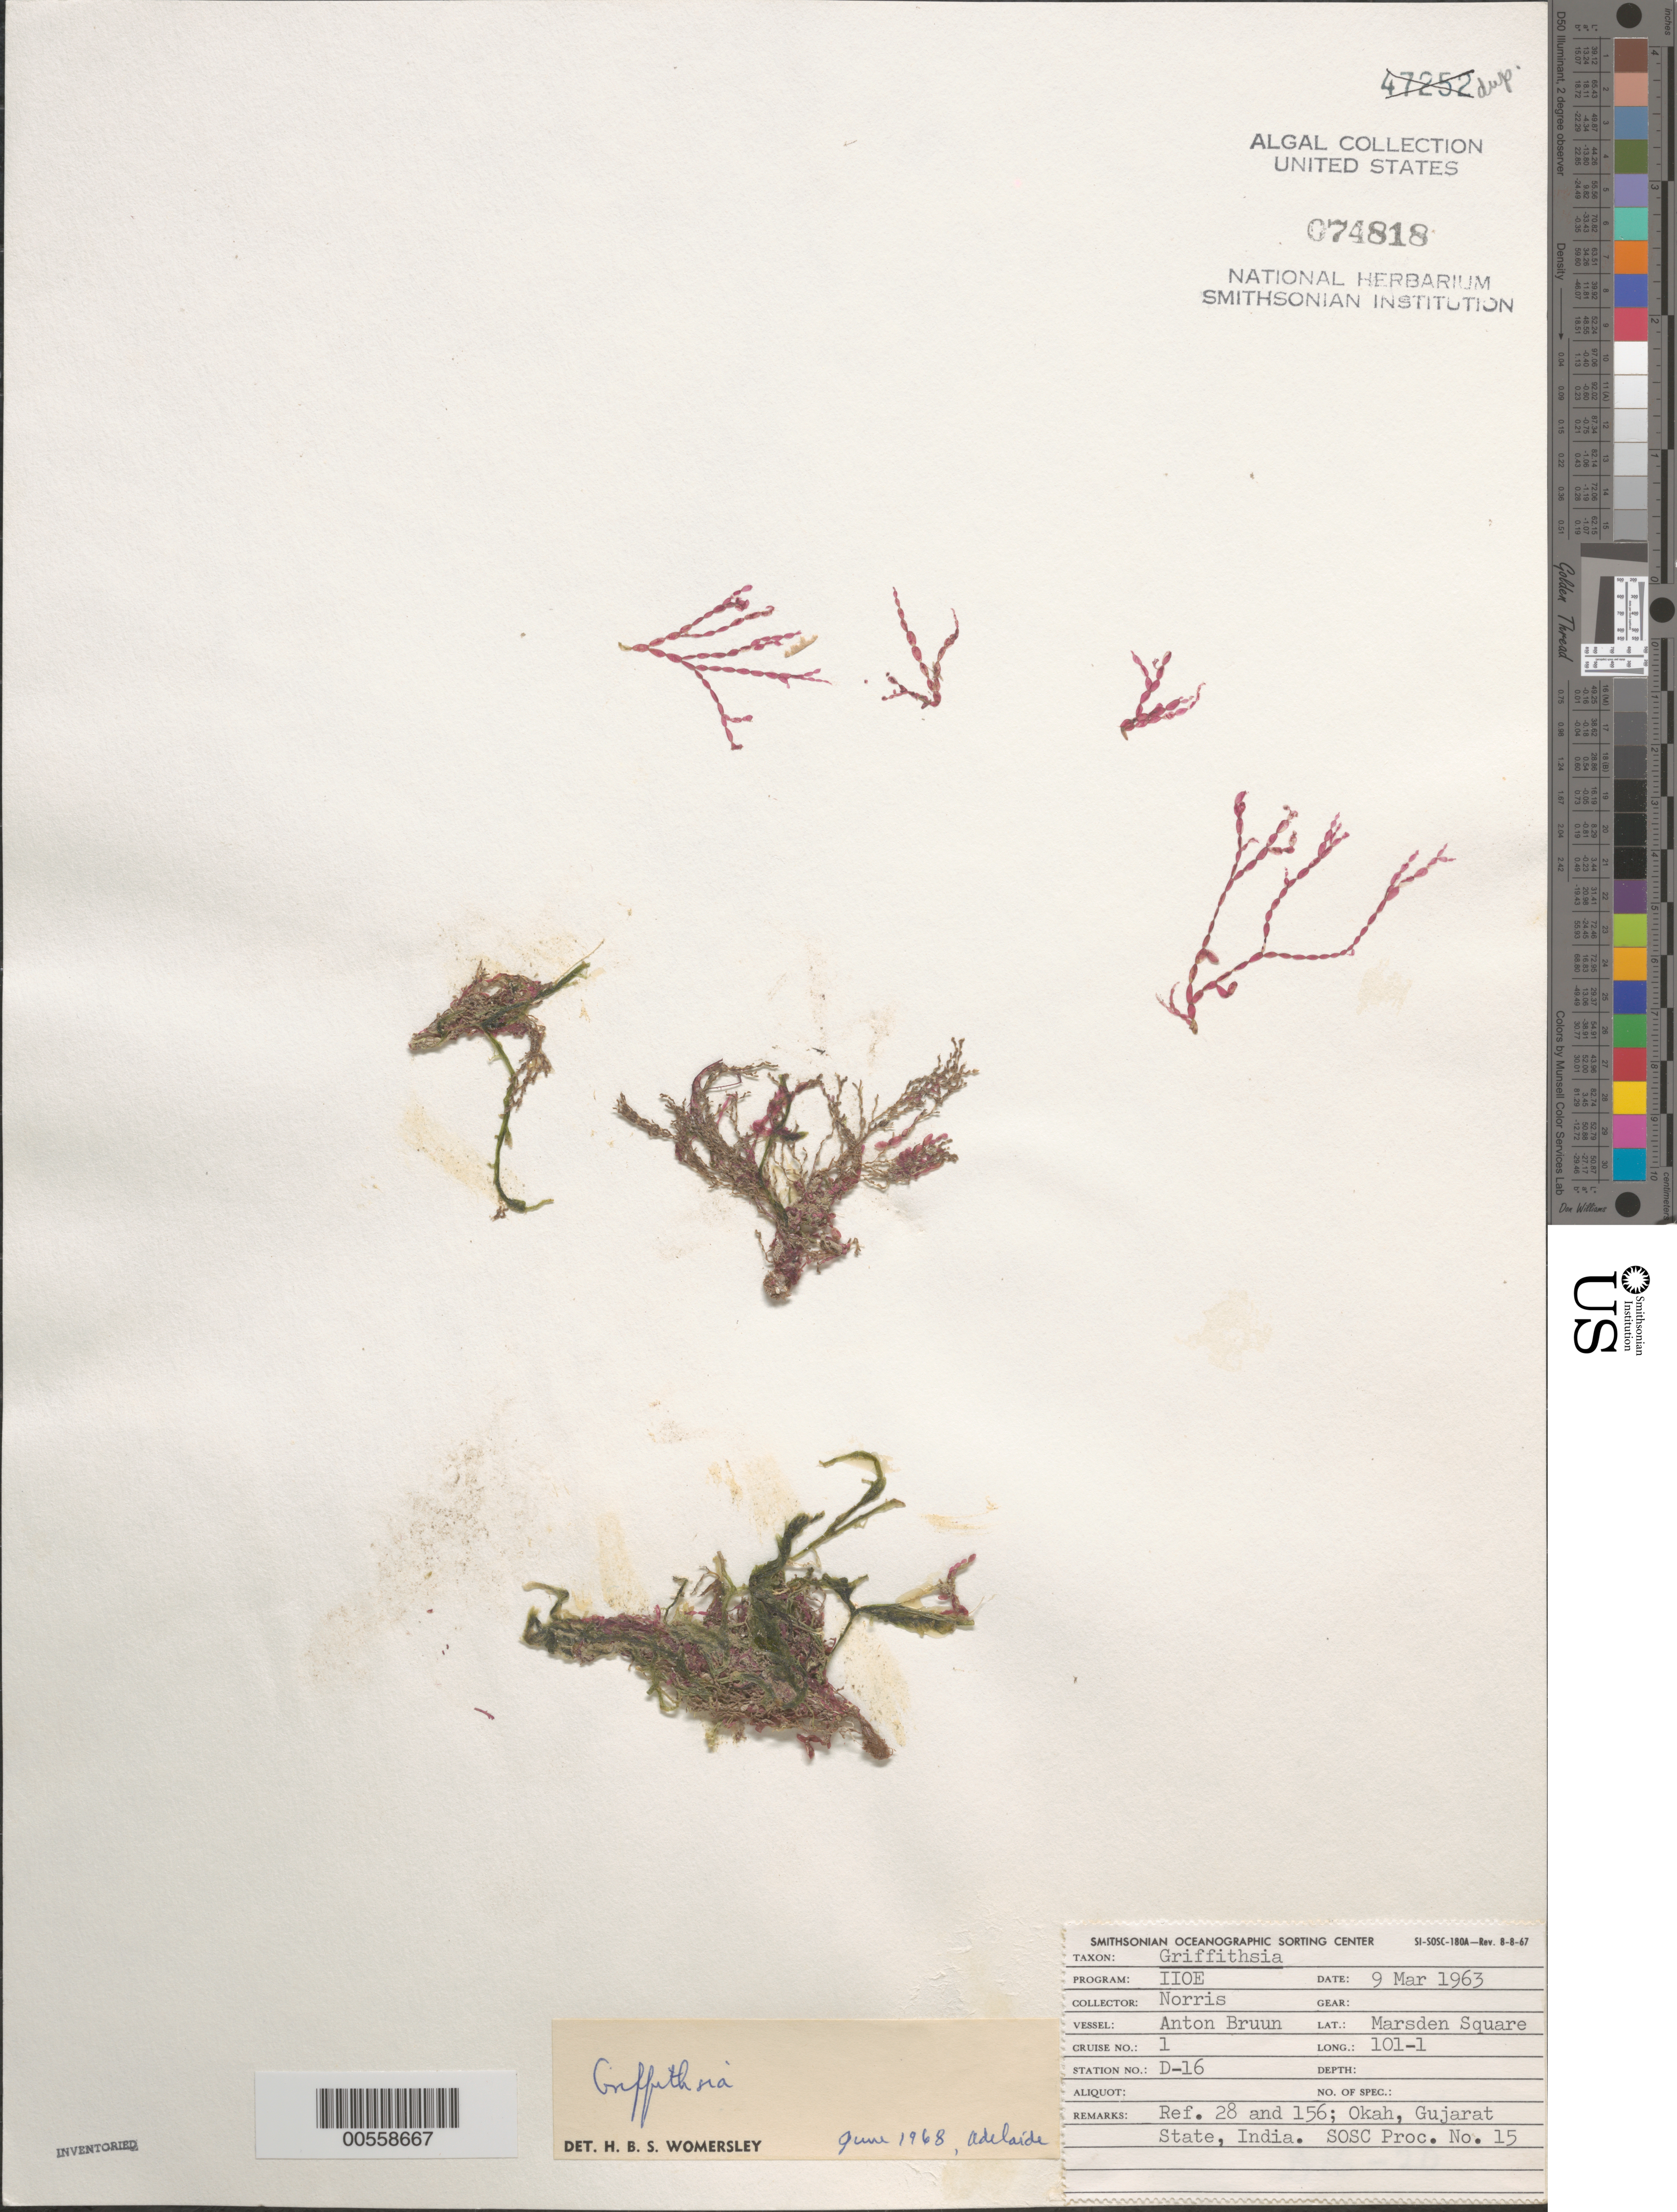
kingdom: Plantae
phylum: Rhodophyta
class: Florideophyceae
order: Ceramiales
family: Wrangeliaceae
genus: Griffithsia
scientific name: Griffithsia sp.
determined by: Womersley, H. B. S.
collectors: R. E. Norris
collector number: Station D-16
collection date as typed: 09 Mar 1963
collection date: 1963-03-09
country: India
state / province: Gujarat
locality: Okah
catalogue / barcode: US 74818